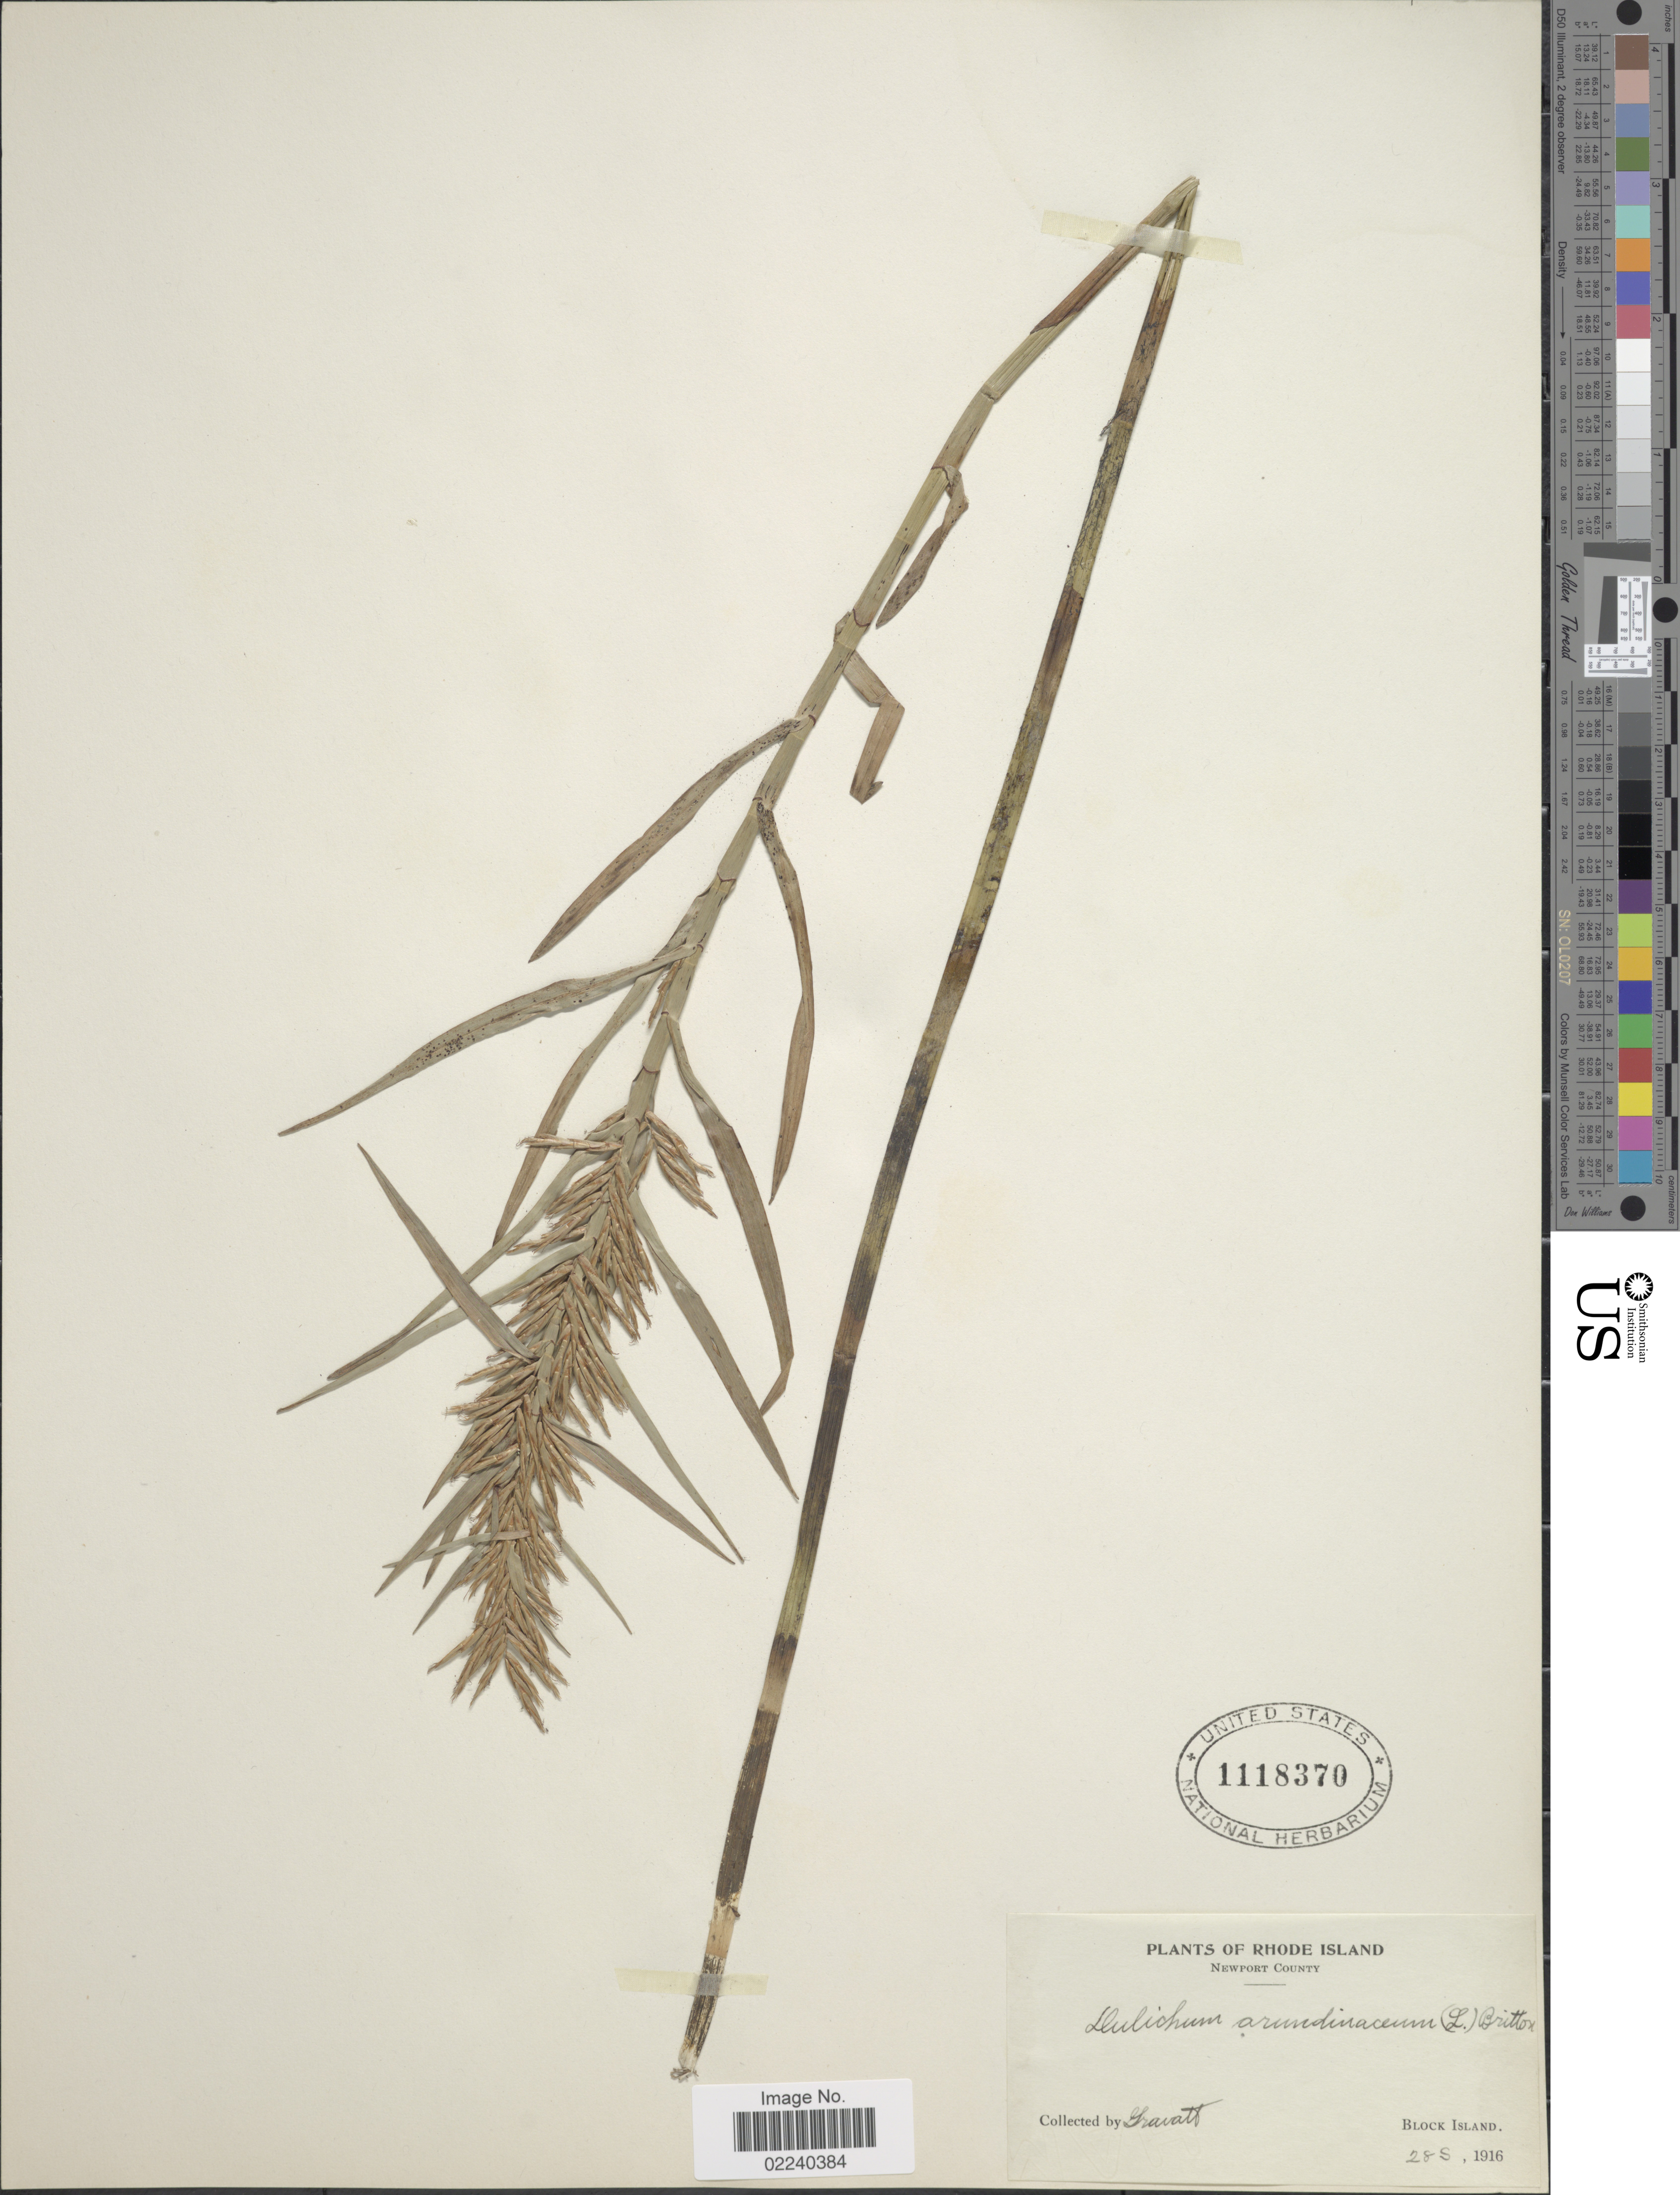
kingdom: Plantae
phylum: Tracheophyta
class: Liliopsida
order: Poales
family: Cyperaceae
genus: Dulichium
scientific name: Dulichium arundinaceum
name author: (L.) Britton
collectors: Gravatt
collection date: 1916-09-28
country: United States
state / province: Rhode Island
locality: Newport County, Block Island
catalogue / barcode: US 1118370